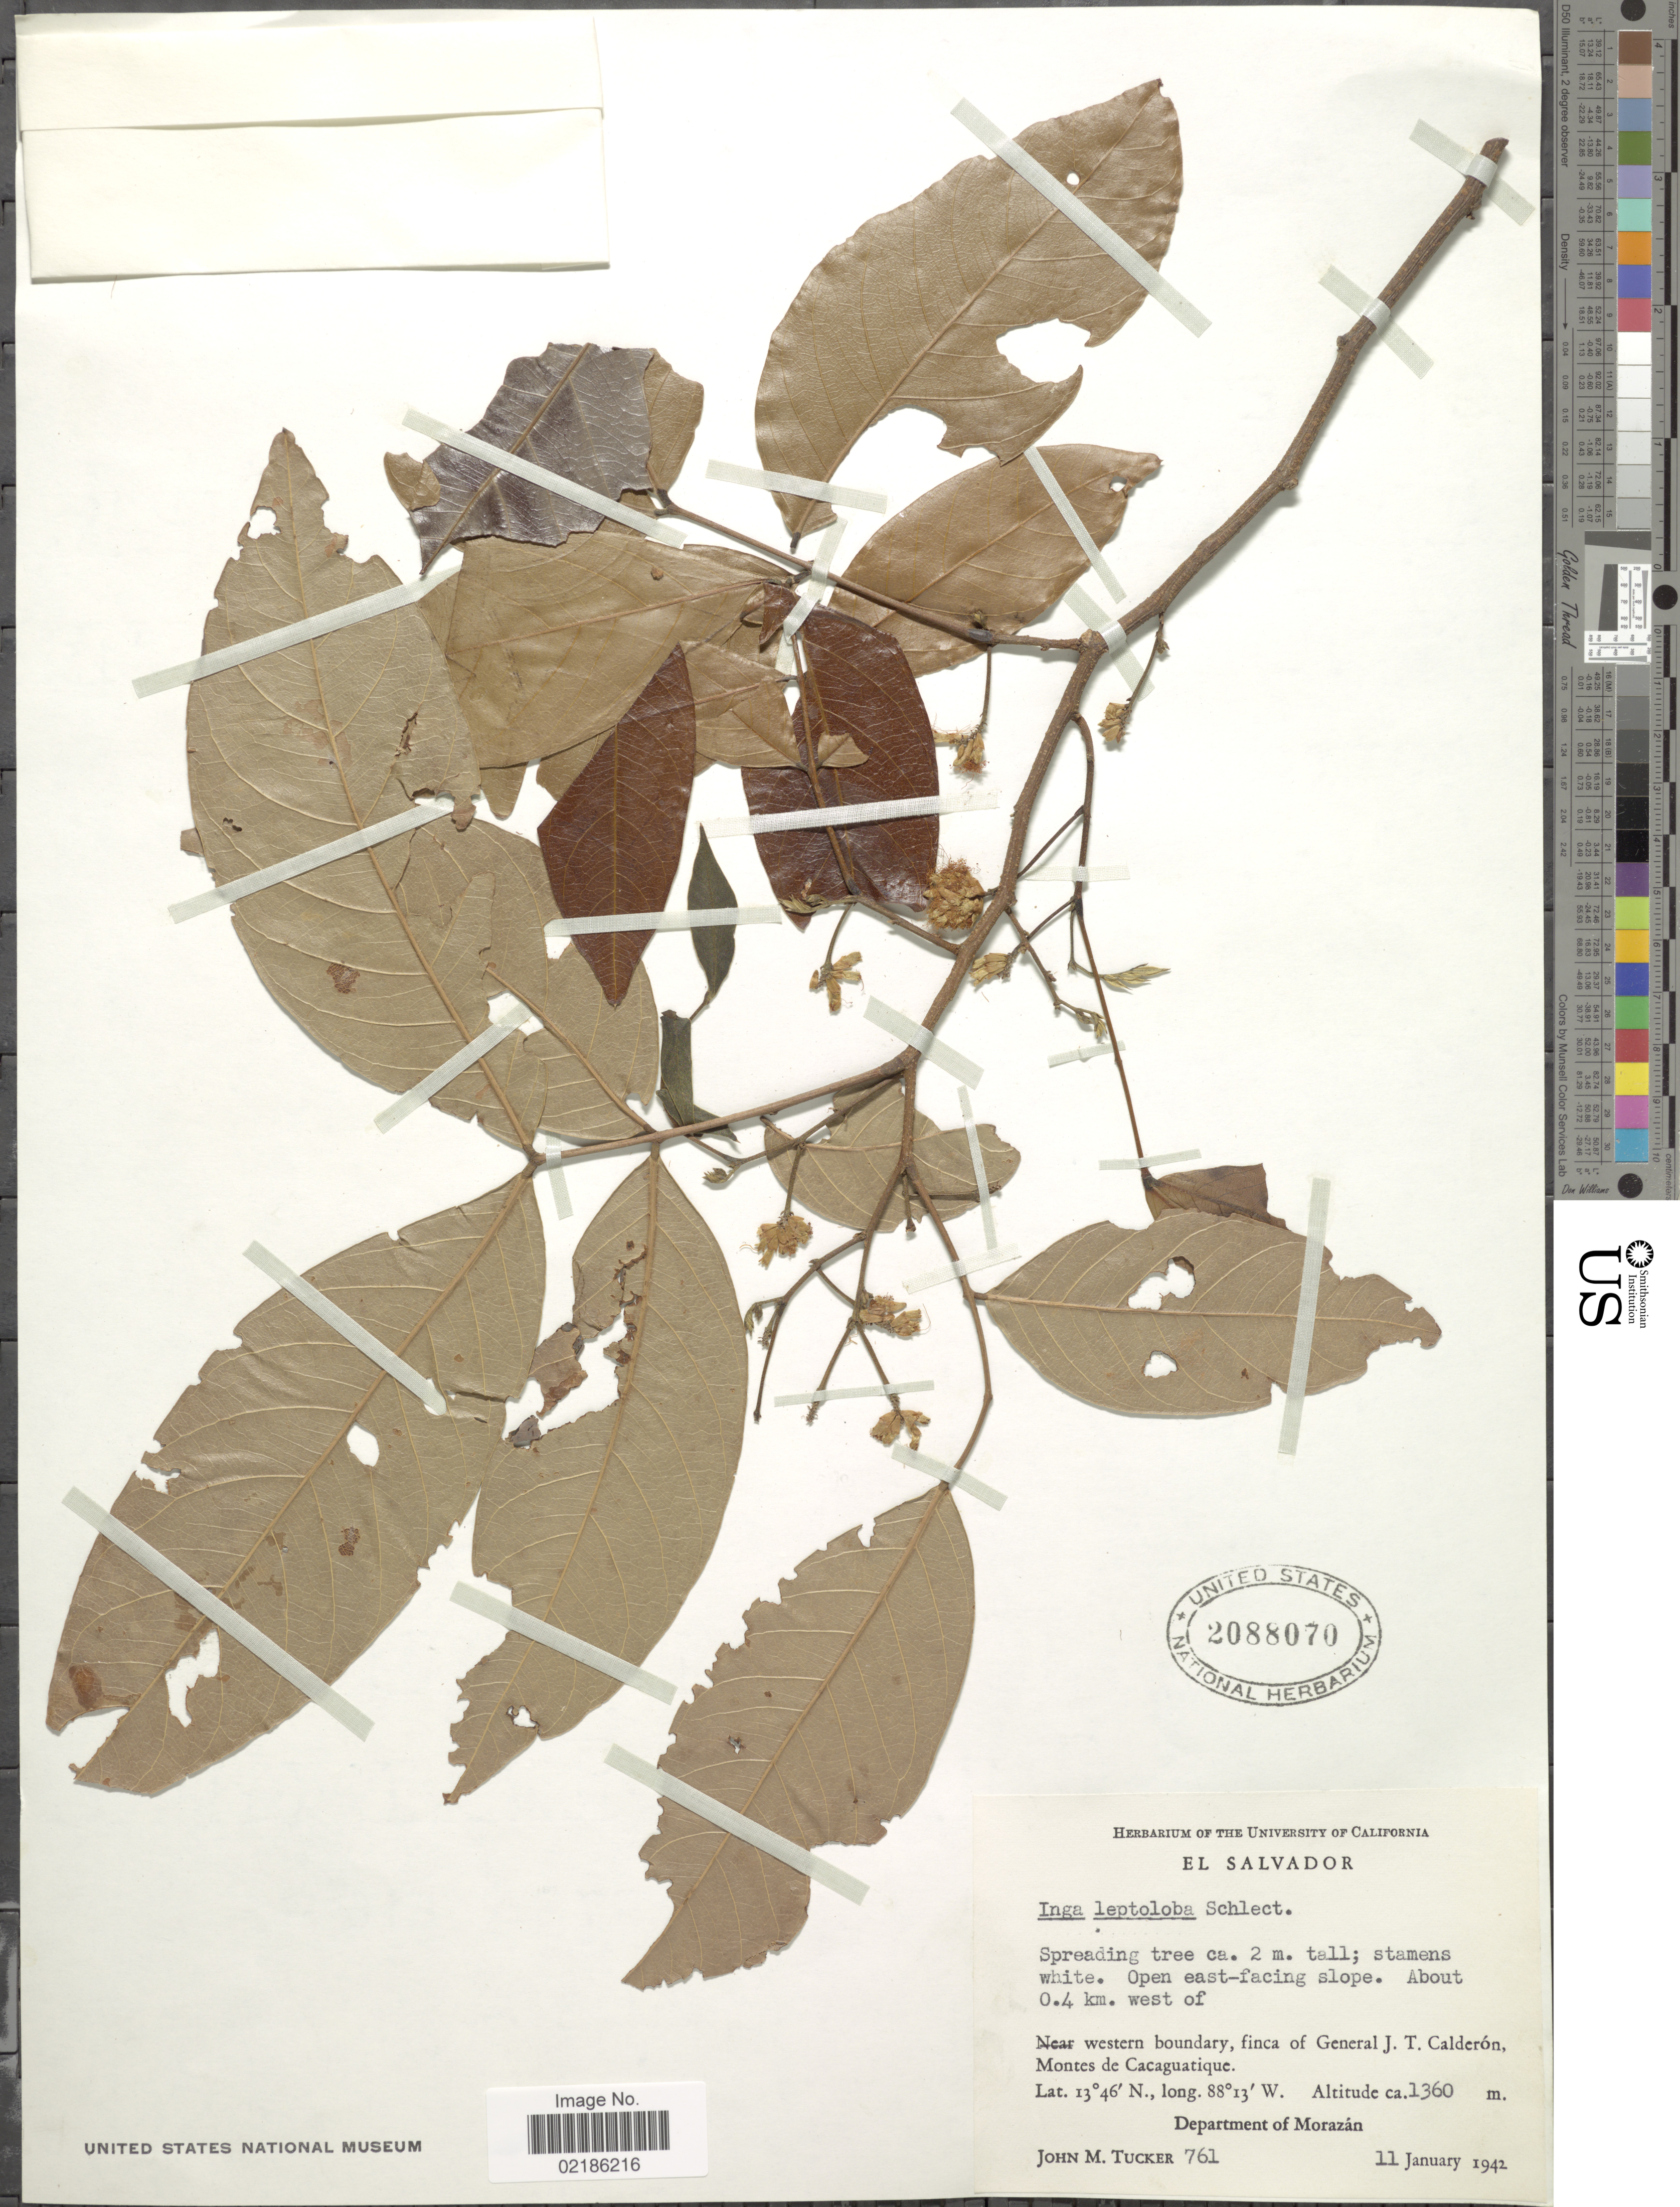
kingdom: Plantae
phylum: Tracheophyta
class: Magnoliopsida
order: Fabales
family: Fabaceae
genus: Inga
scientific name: Inga leptoloba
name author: Schltdl.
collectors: J. M. Tucker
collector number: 761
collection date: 1942-01-11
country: El Salvador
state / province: Morazan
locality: Open east-facing slope. About 0.4 km. west of. western boundary, finca of General J. T. Calderon, Montes de Cacaguatique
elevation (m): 1360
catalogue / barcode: US 2088070